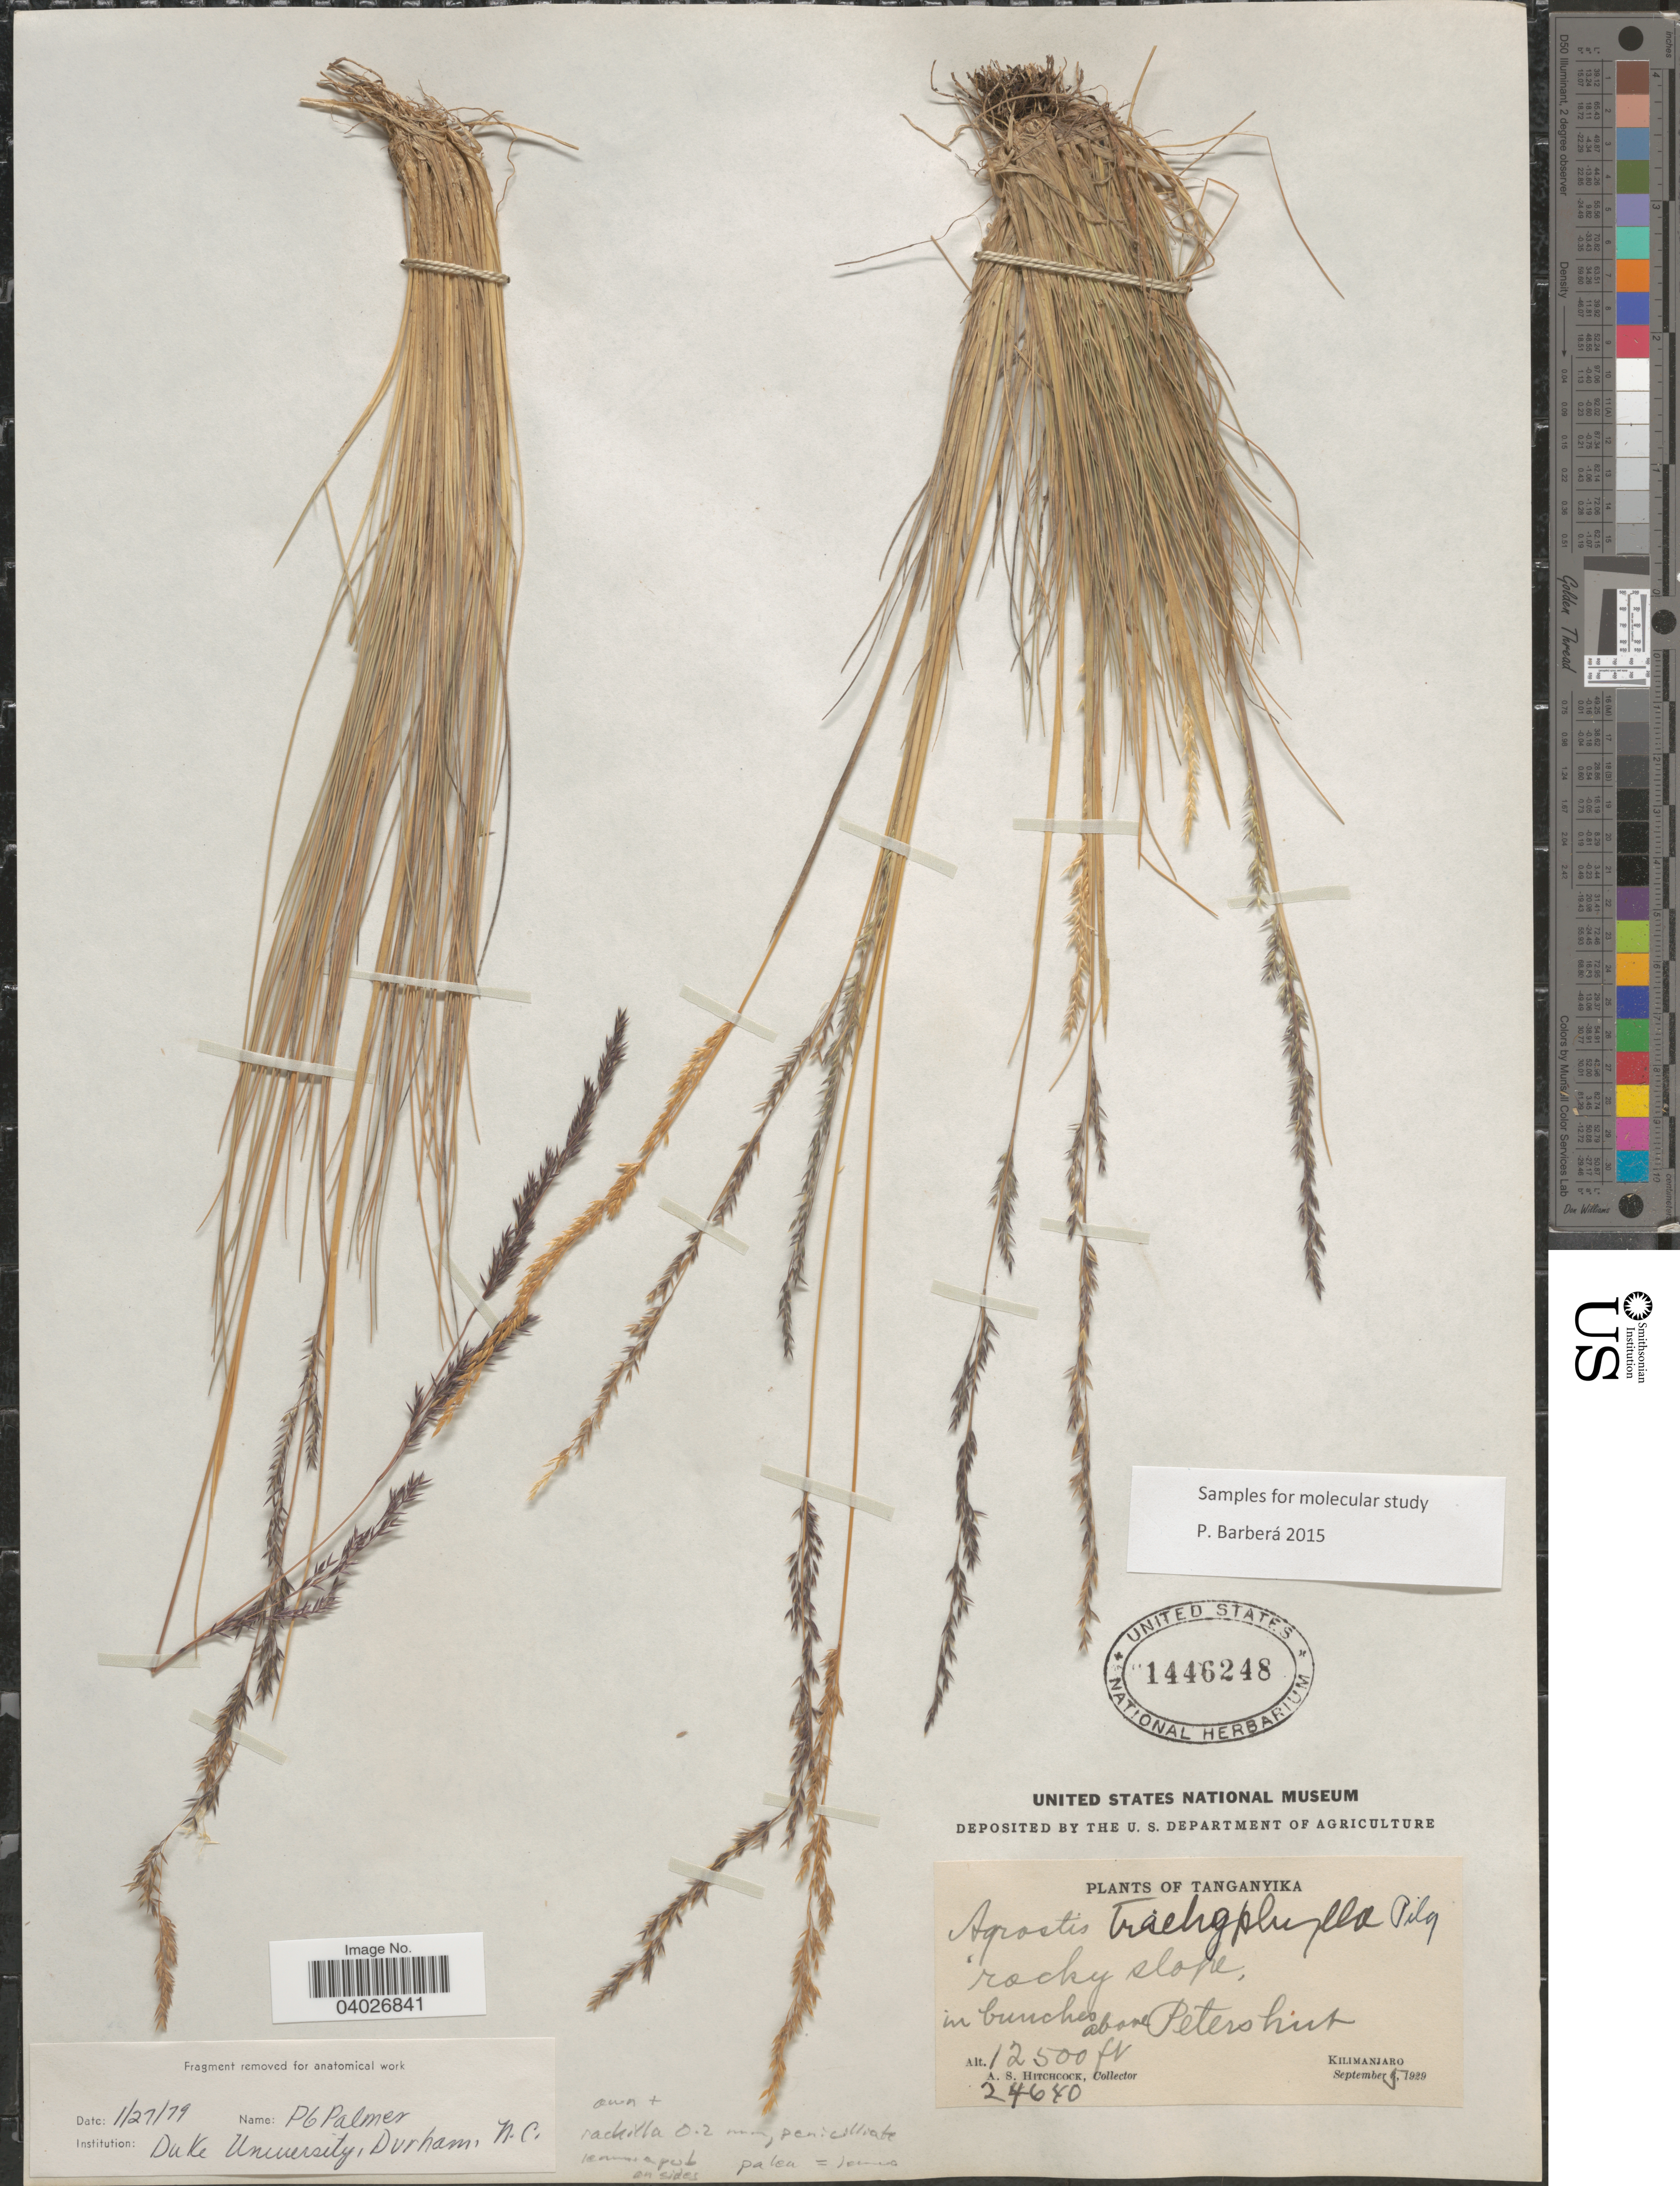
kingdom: Plantae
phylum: Tracheophyta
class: Liliopsida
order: Poales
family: Poaceae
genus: Agrostis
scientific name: Agrostis trachyphylla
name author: Pilg.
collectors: A. S. Hitchcock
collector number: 24640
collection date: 1929-09-05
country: Tanzania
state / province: Kilimanjaro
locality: Tanganyika. Above Peters hut.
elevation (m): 3810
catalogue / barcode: US 1446248